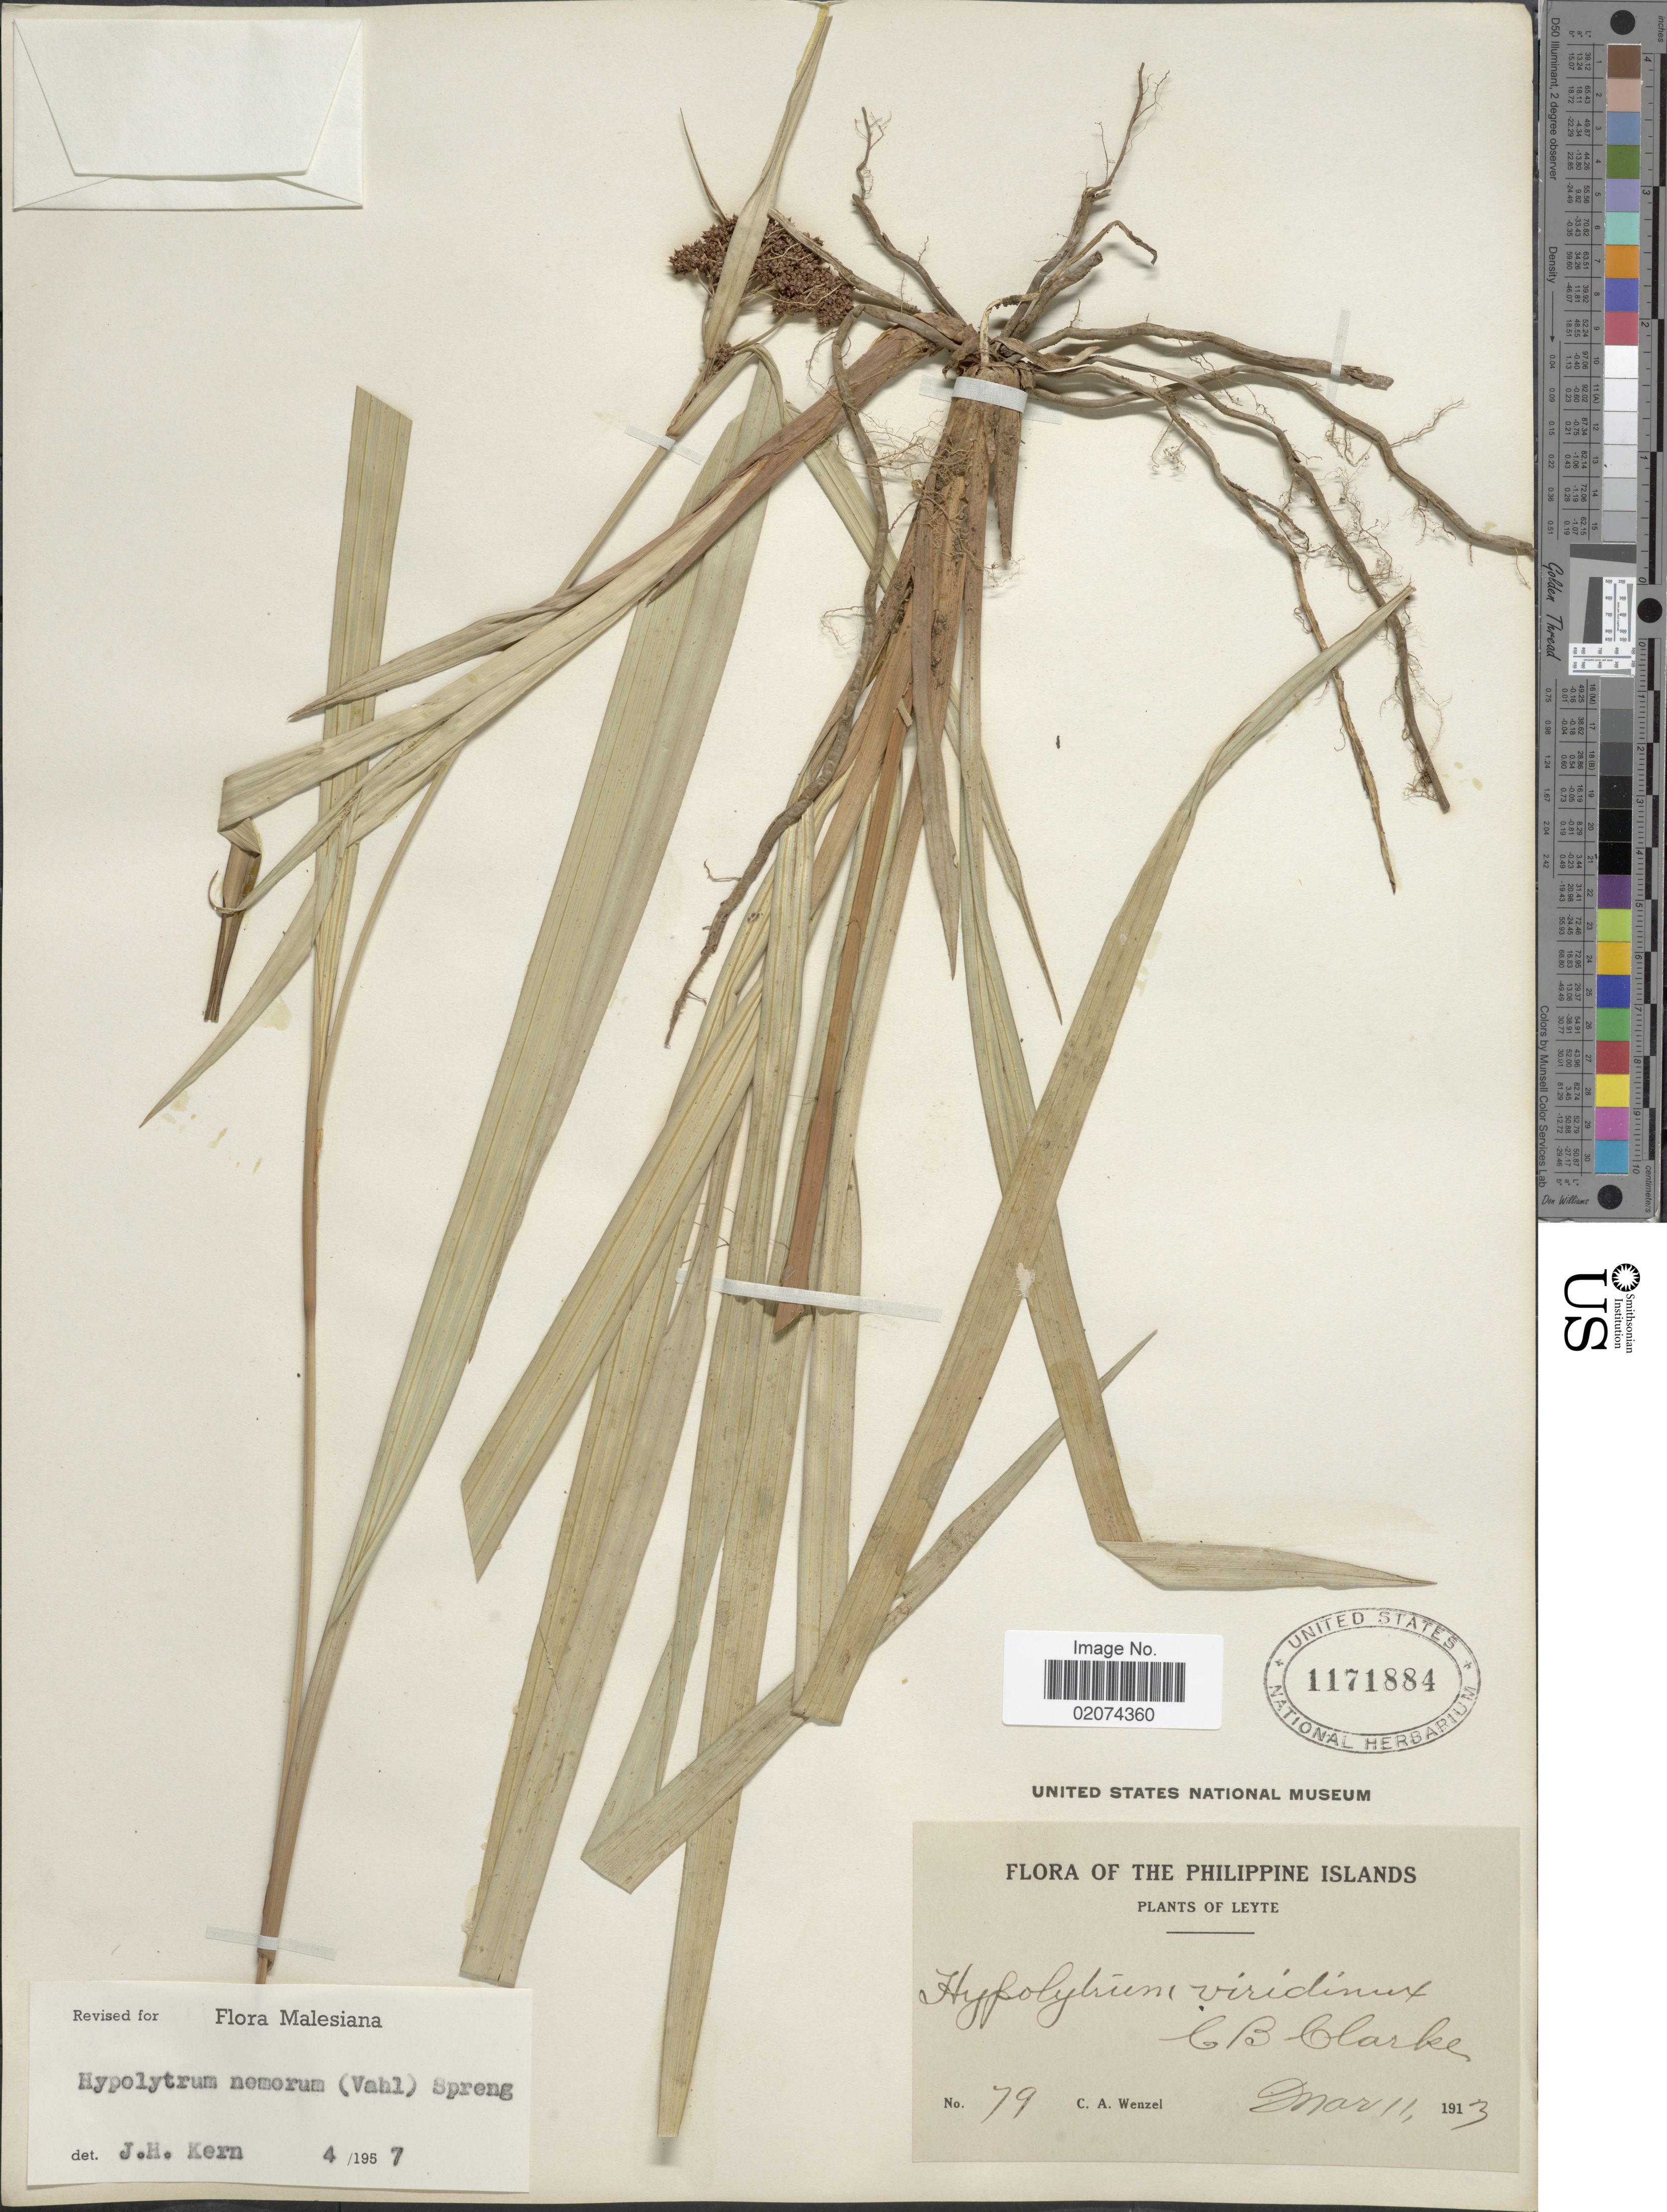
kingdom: Plantae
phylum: Tracheophyta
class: Liliopsida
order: Poales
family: Cyperaceae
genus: Hypolytrum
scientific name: Hypolytrum nemorum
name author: (Vahl) Spreng.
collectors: C. Wenzel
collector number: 79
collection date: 1913-03-11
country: Philippines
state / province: Eastern Visayas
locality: Leyte.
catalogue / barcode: US 1171884